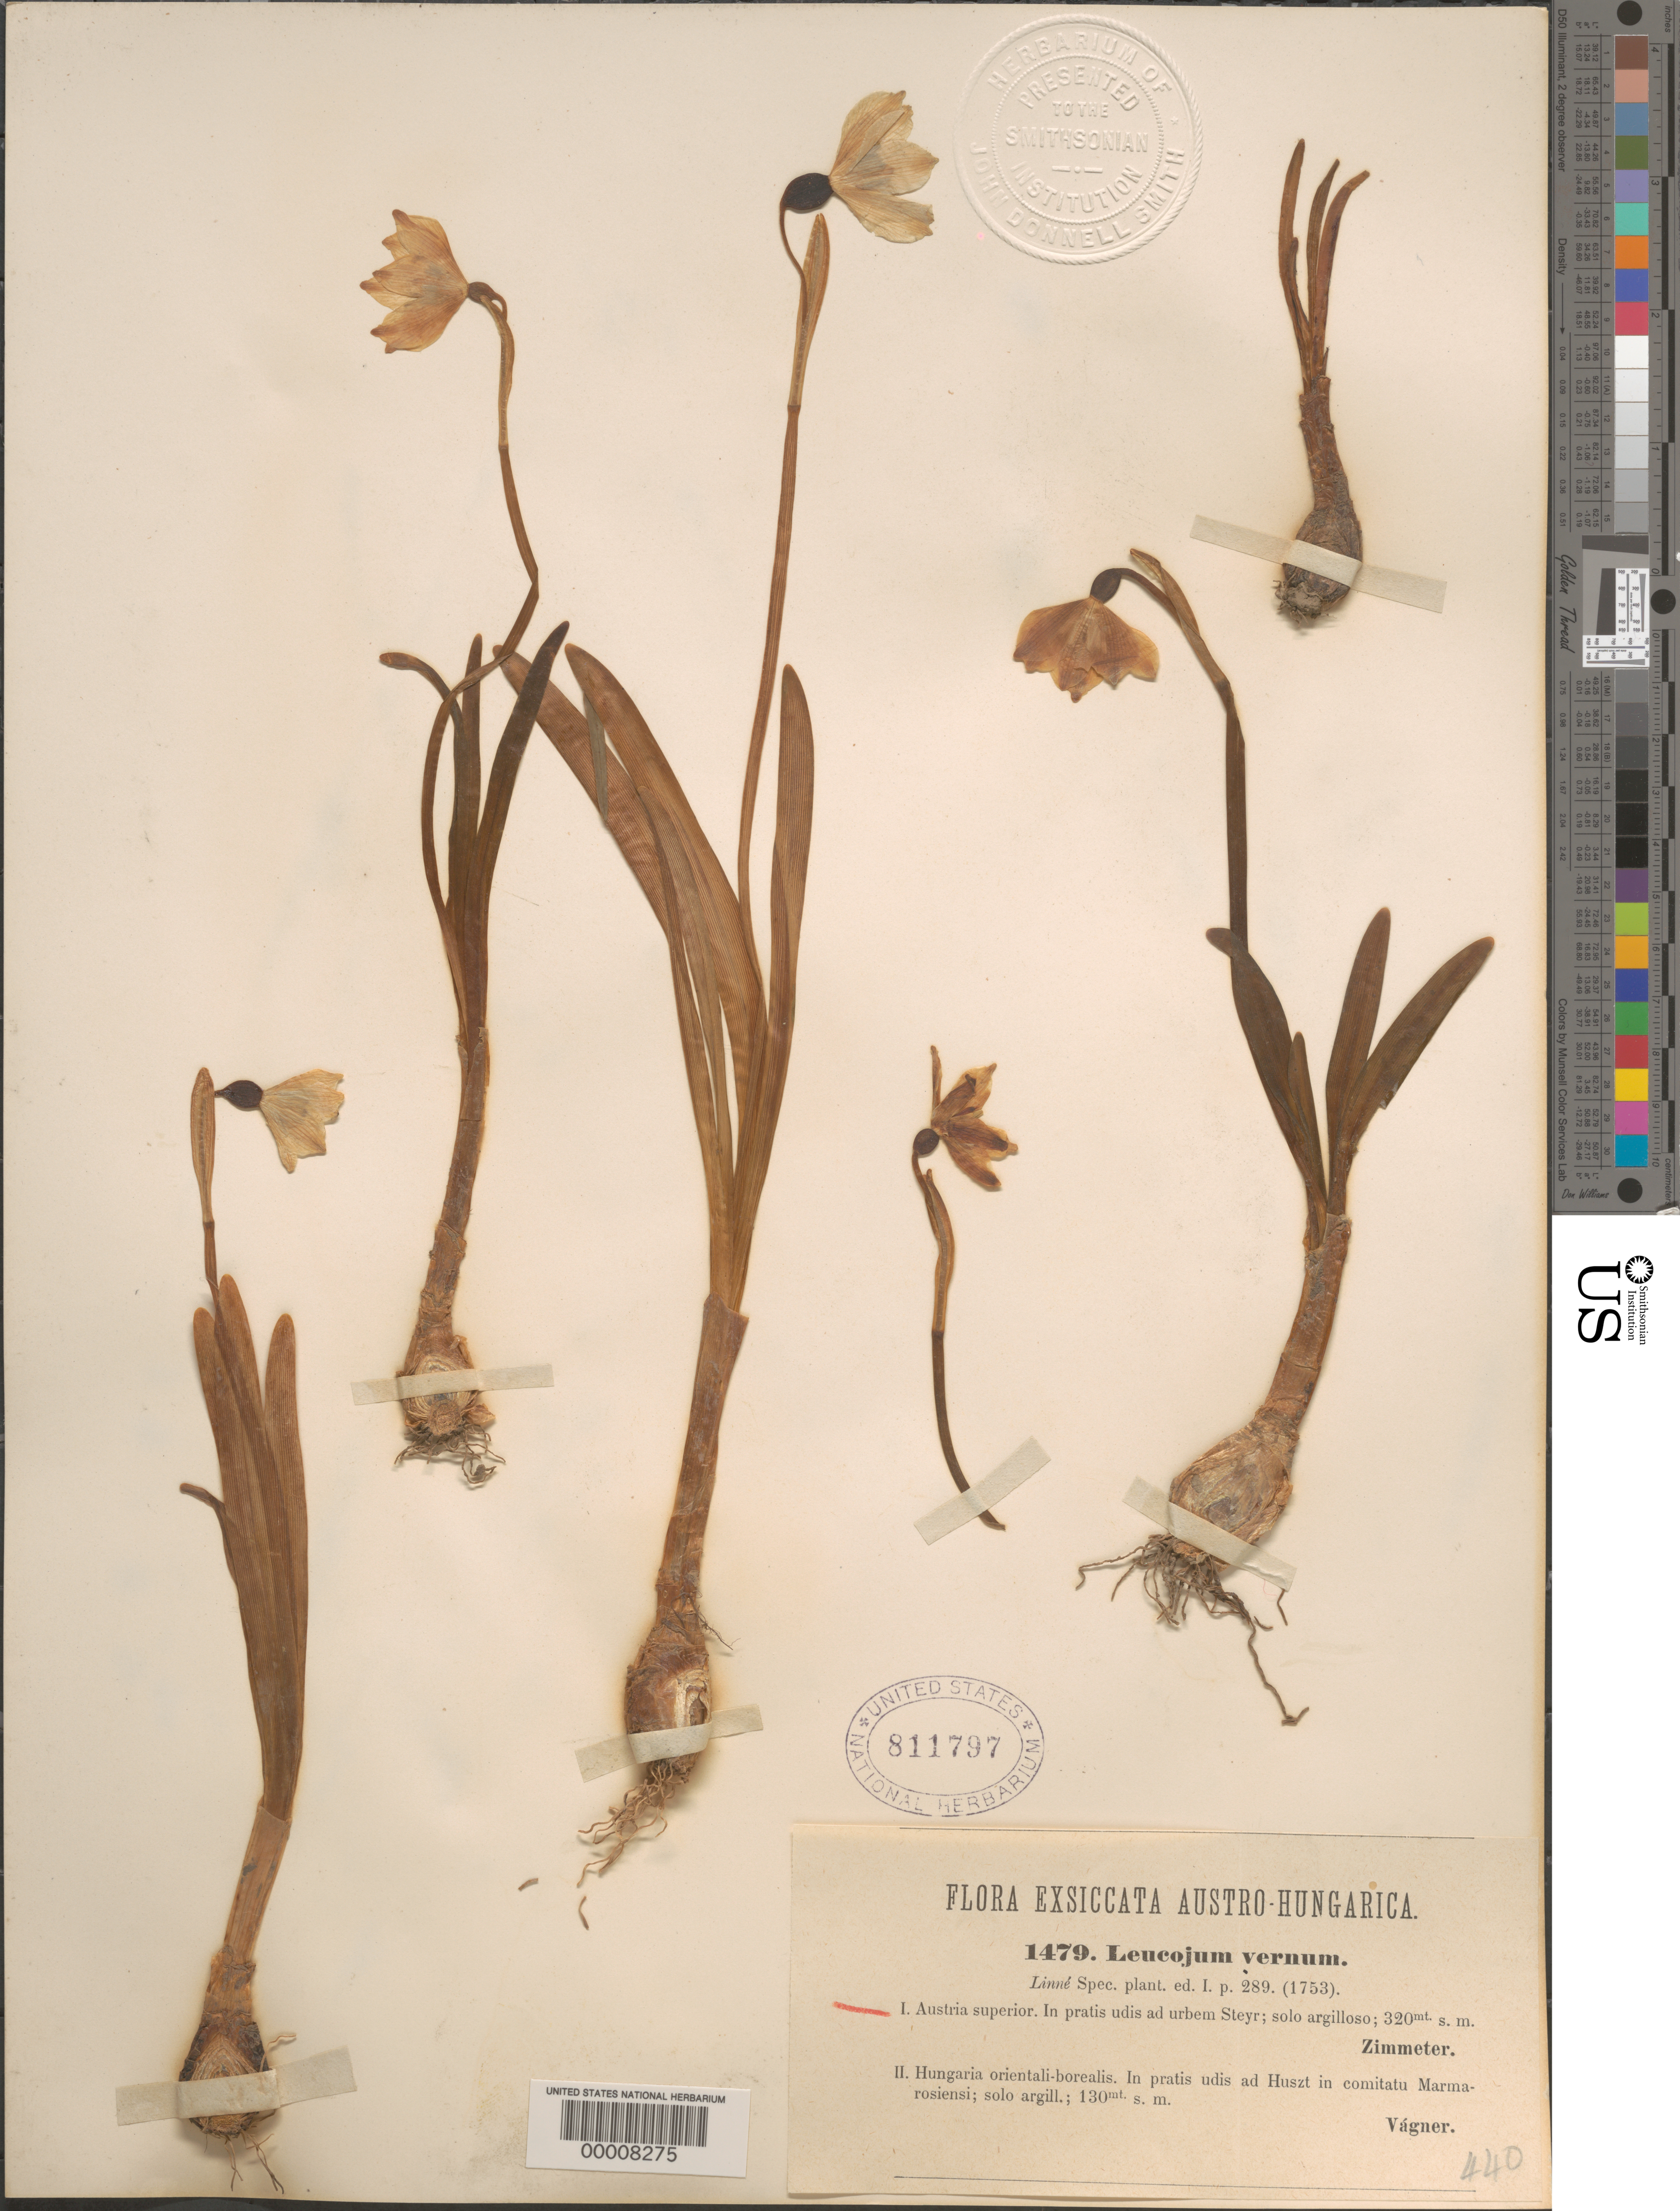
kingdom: Plantae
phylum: Tracheophyta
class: Liliopsida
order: Asparagales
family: Amaryllidaceae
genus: Leucojum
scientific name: Leucojum vernum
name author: L.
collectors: A. Zimmeter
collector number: Exsicc. 1479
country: Austria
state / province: Oberosterreich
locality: Steyr. [oberösterreich Province = upper Austria]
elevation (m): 320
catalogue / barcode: US 811797